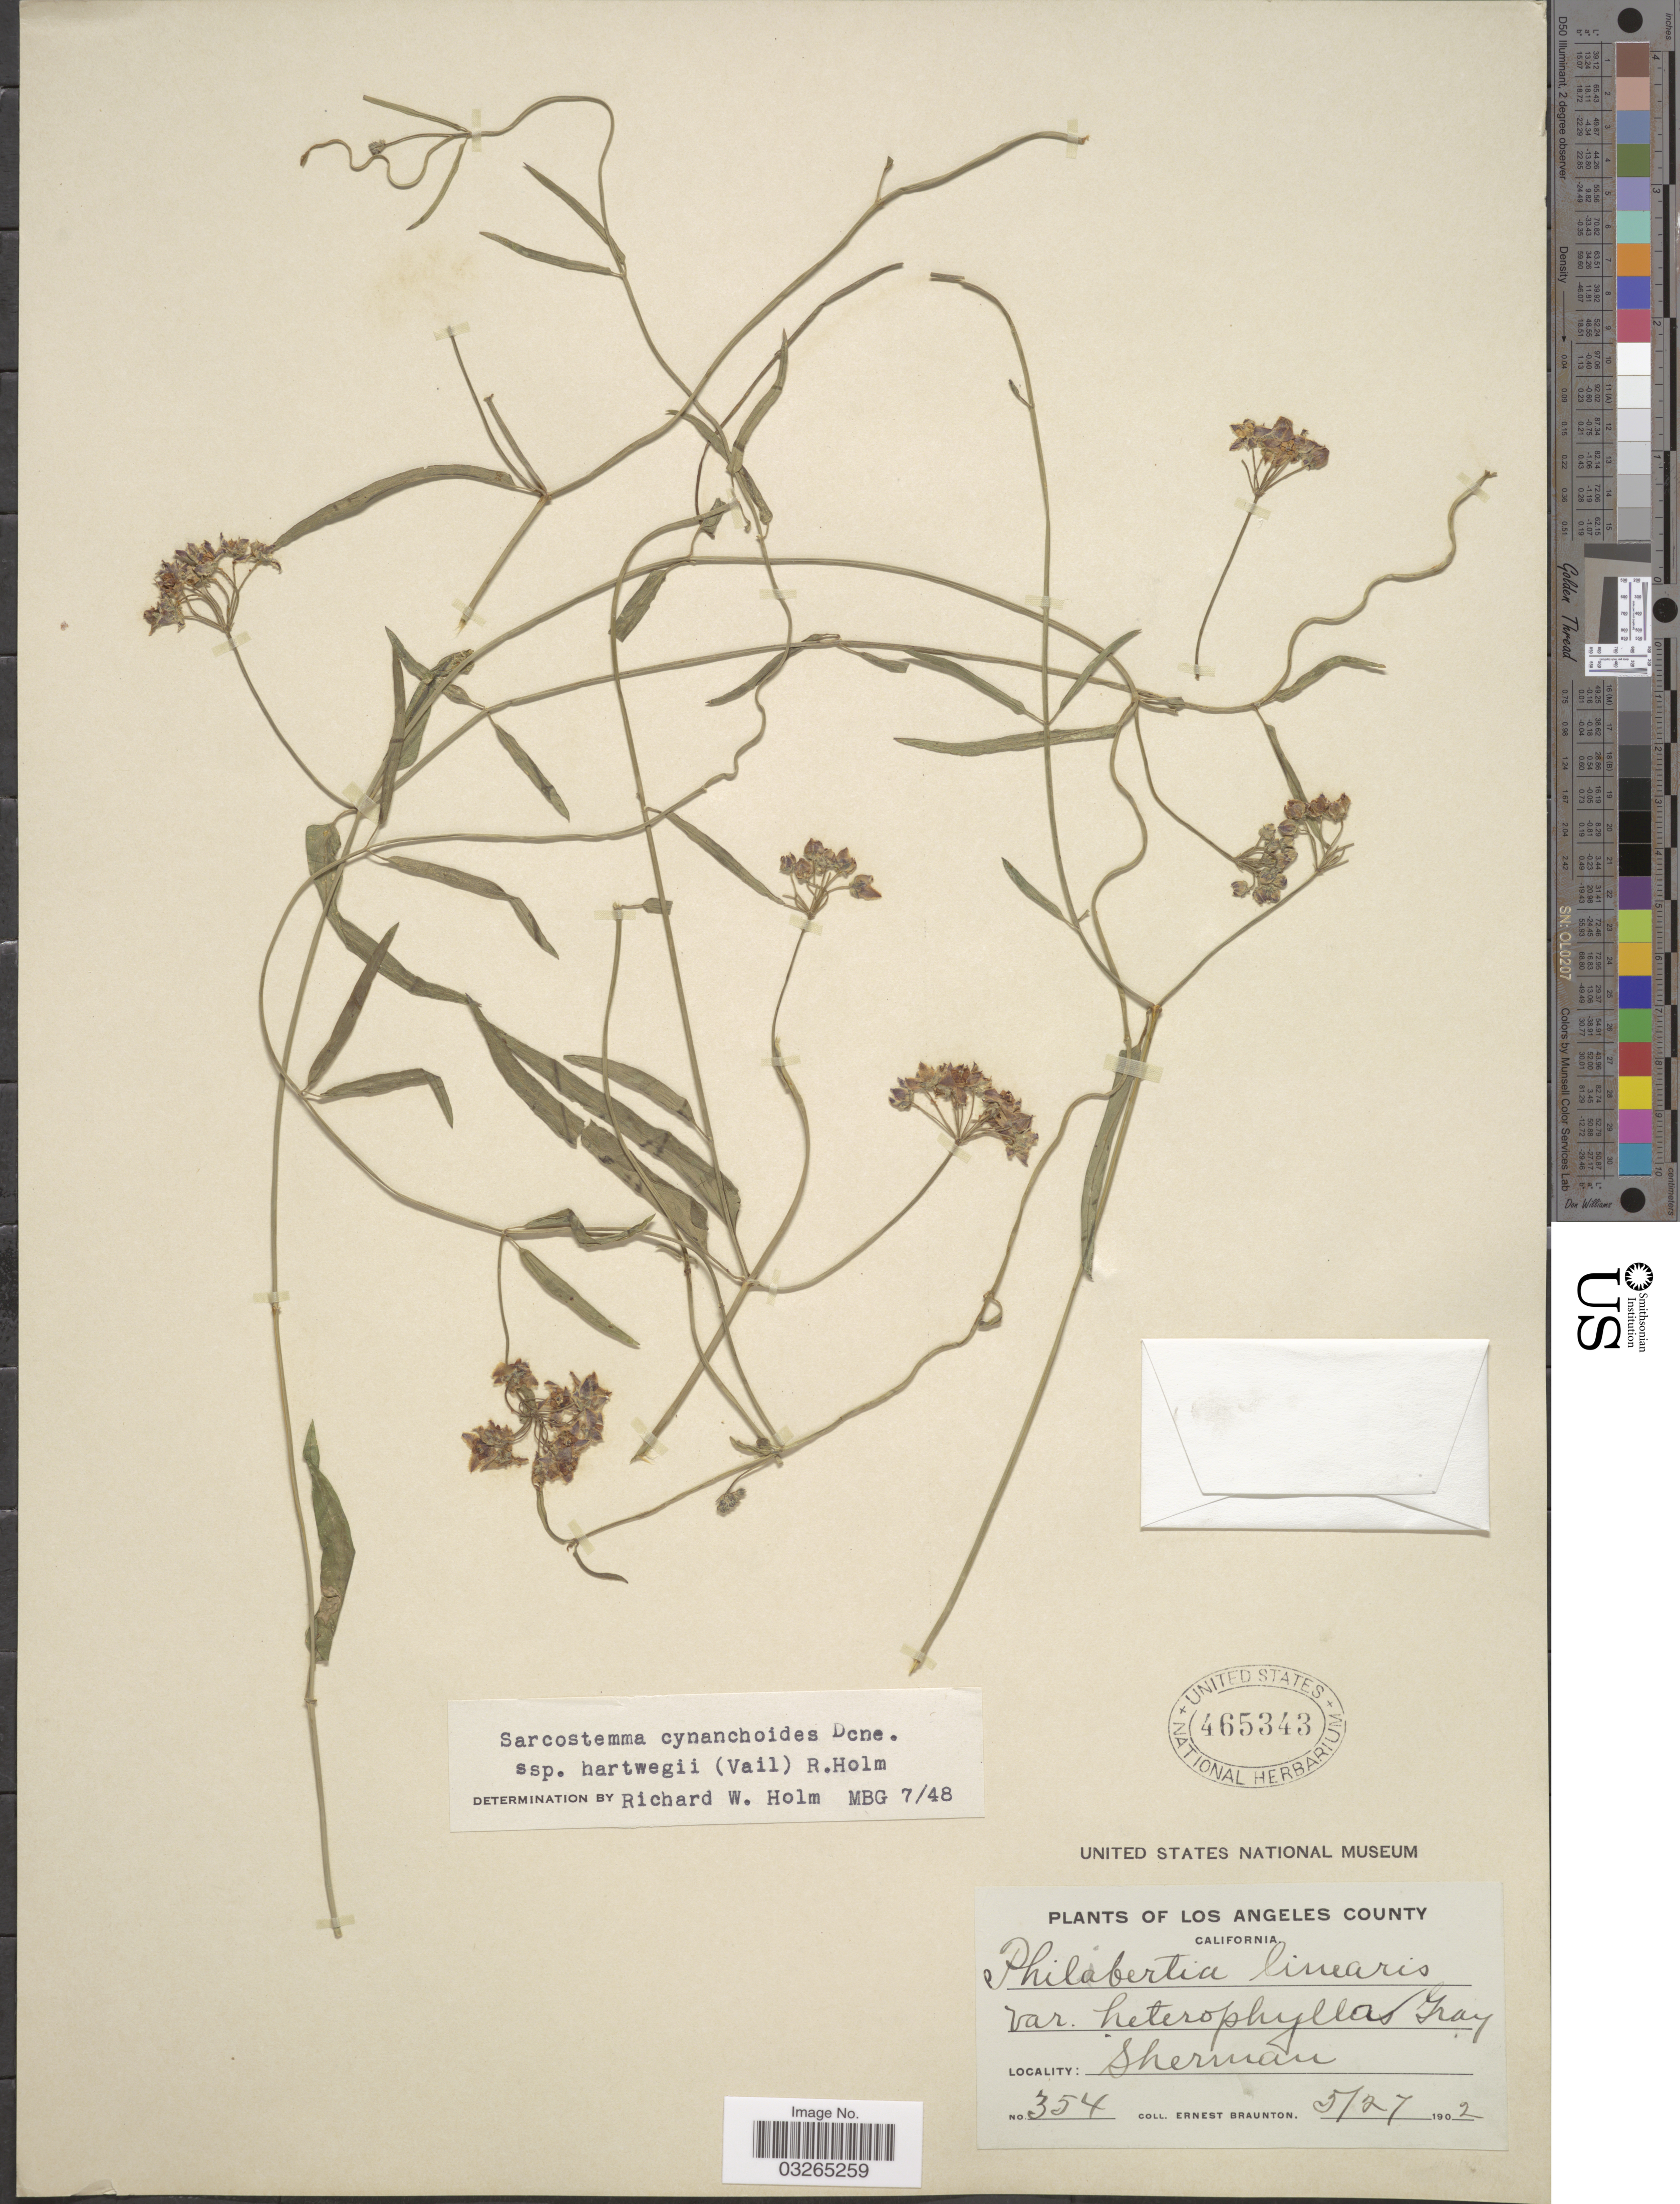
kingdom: Plantae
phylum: Tracheophyta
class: Magnoliopsida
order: Gentianales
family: Apocynaceae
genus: Sarcostemma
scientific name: Sarcostemma cynanchoides var. hartwegii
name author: (R.W. Holm) Shinners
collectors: E. Braunton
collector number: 354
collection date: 1902-05-27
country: United States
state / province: California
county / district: Los Angeles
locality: Los Angeles County, Sherman.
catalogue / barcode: US 465343